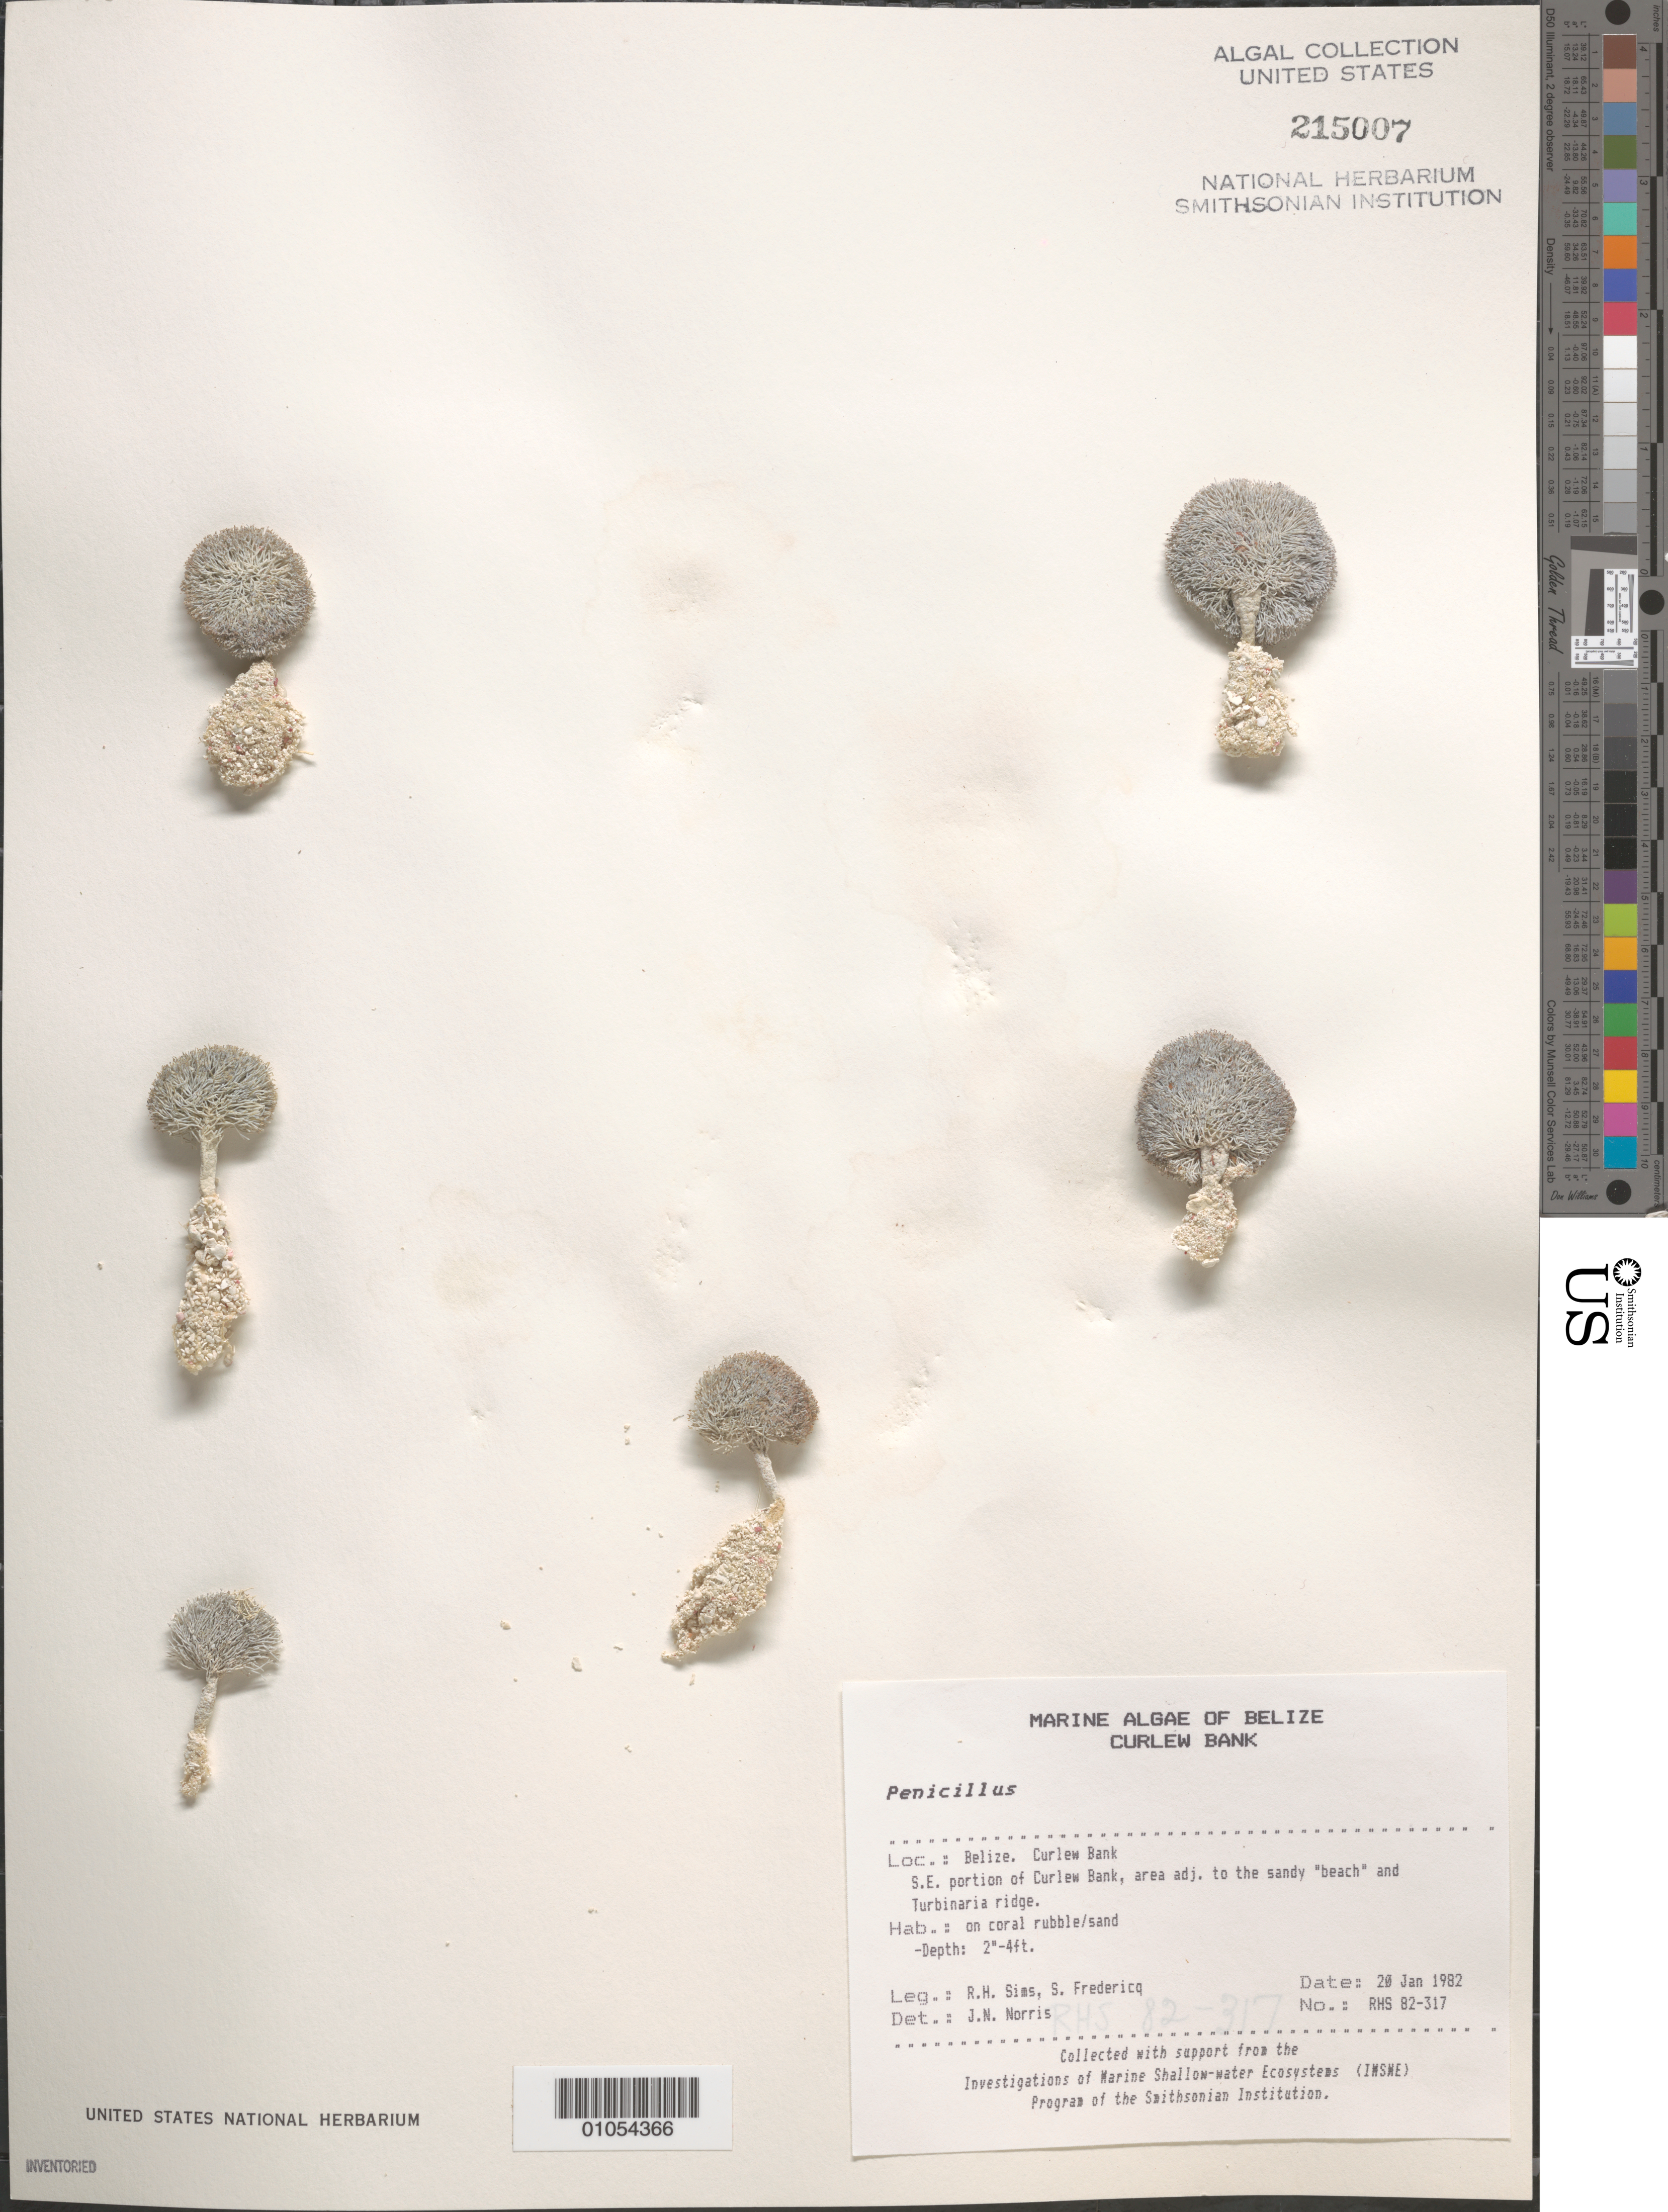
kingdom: Plantae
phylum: Chlorophyta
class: Ulvophyceae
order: Bryopsidales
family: Udoteaceae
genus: Penicillus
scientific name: Penicillus sp.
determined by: Norris, James N.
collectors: R. H. Sims & S. Fredericq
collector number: RHS 82-317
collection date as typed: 20 Jan 1982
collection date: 1982-01-20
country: Belize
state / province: Stann Creek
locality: Curlew Bank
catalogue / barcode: US 215007